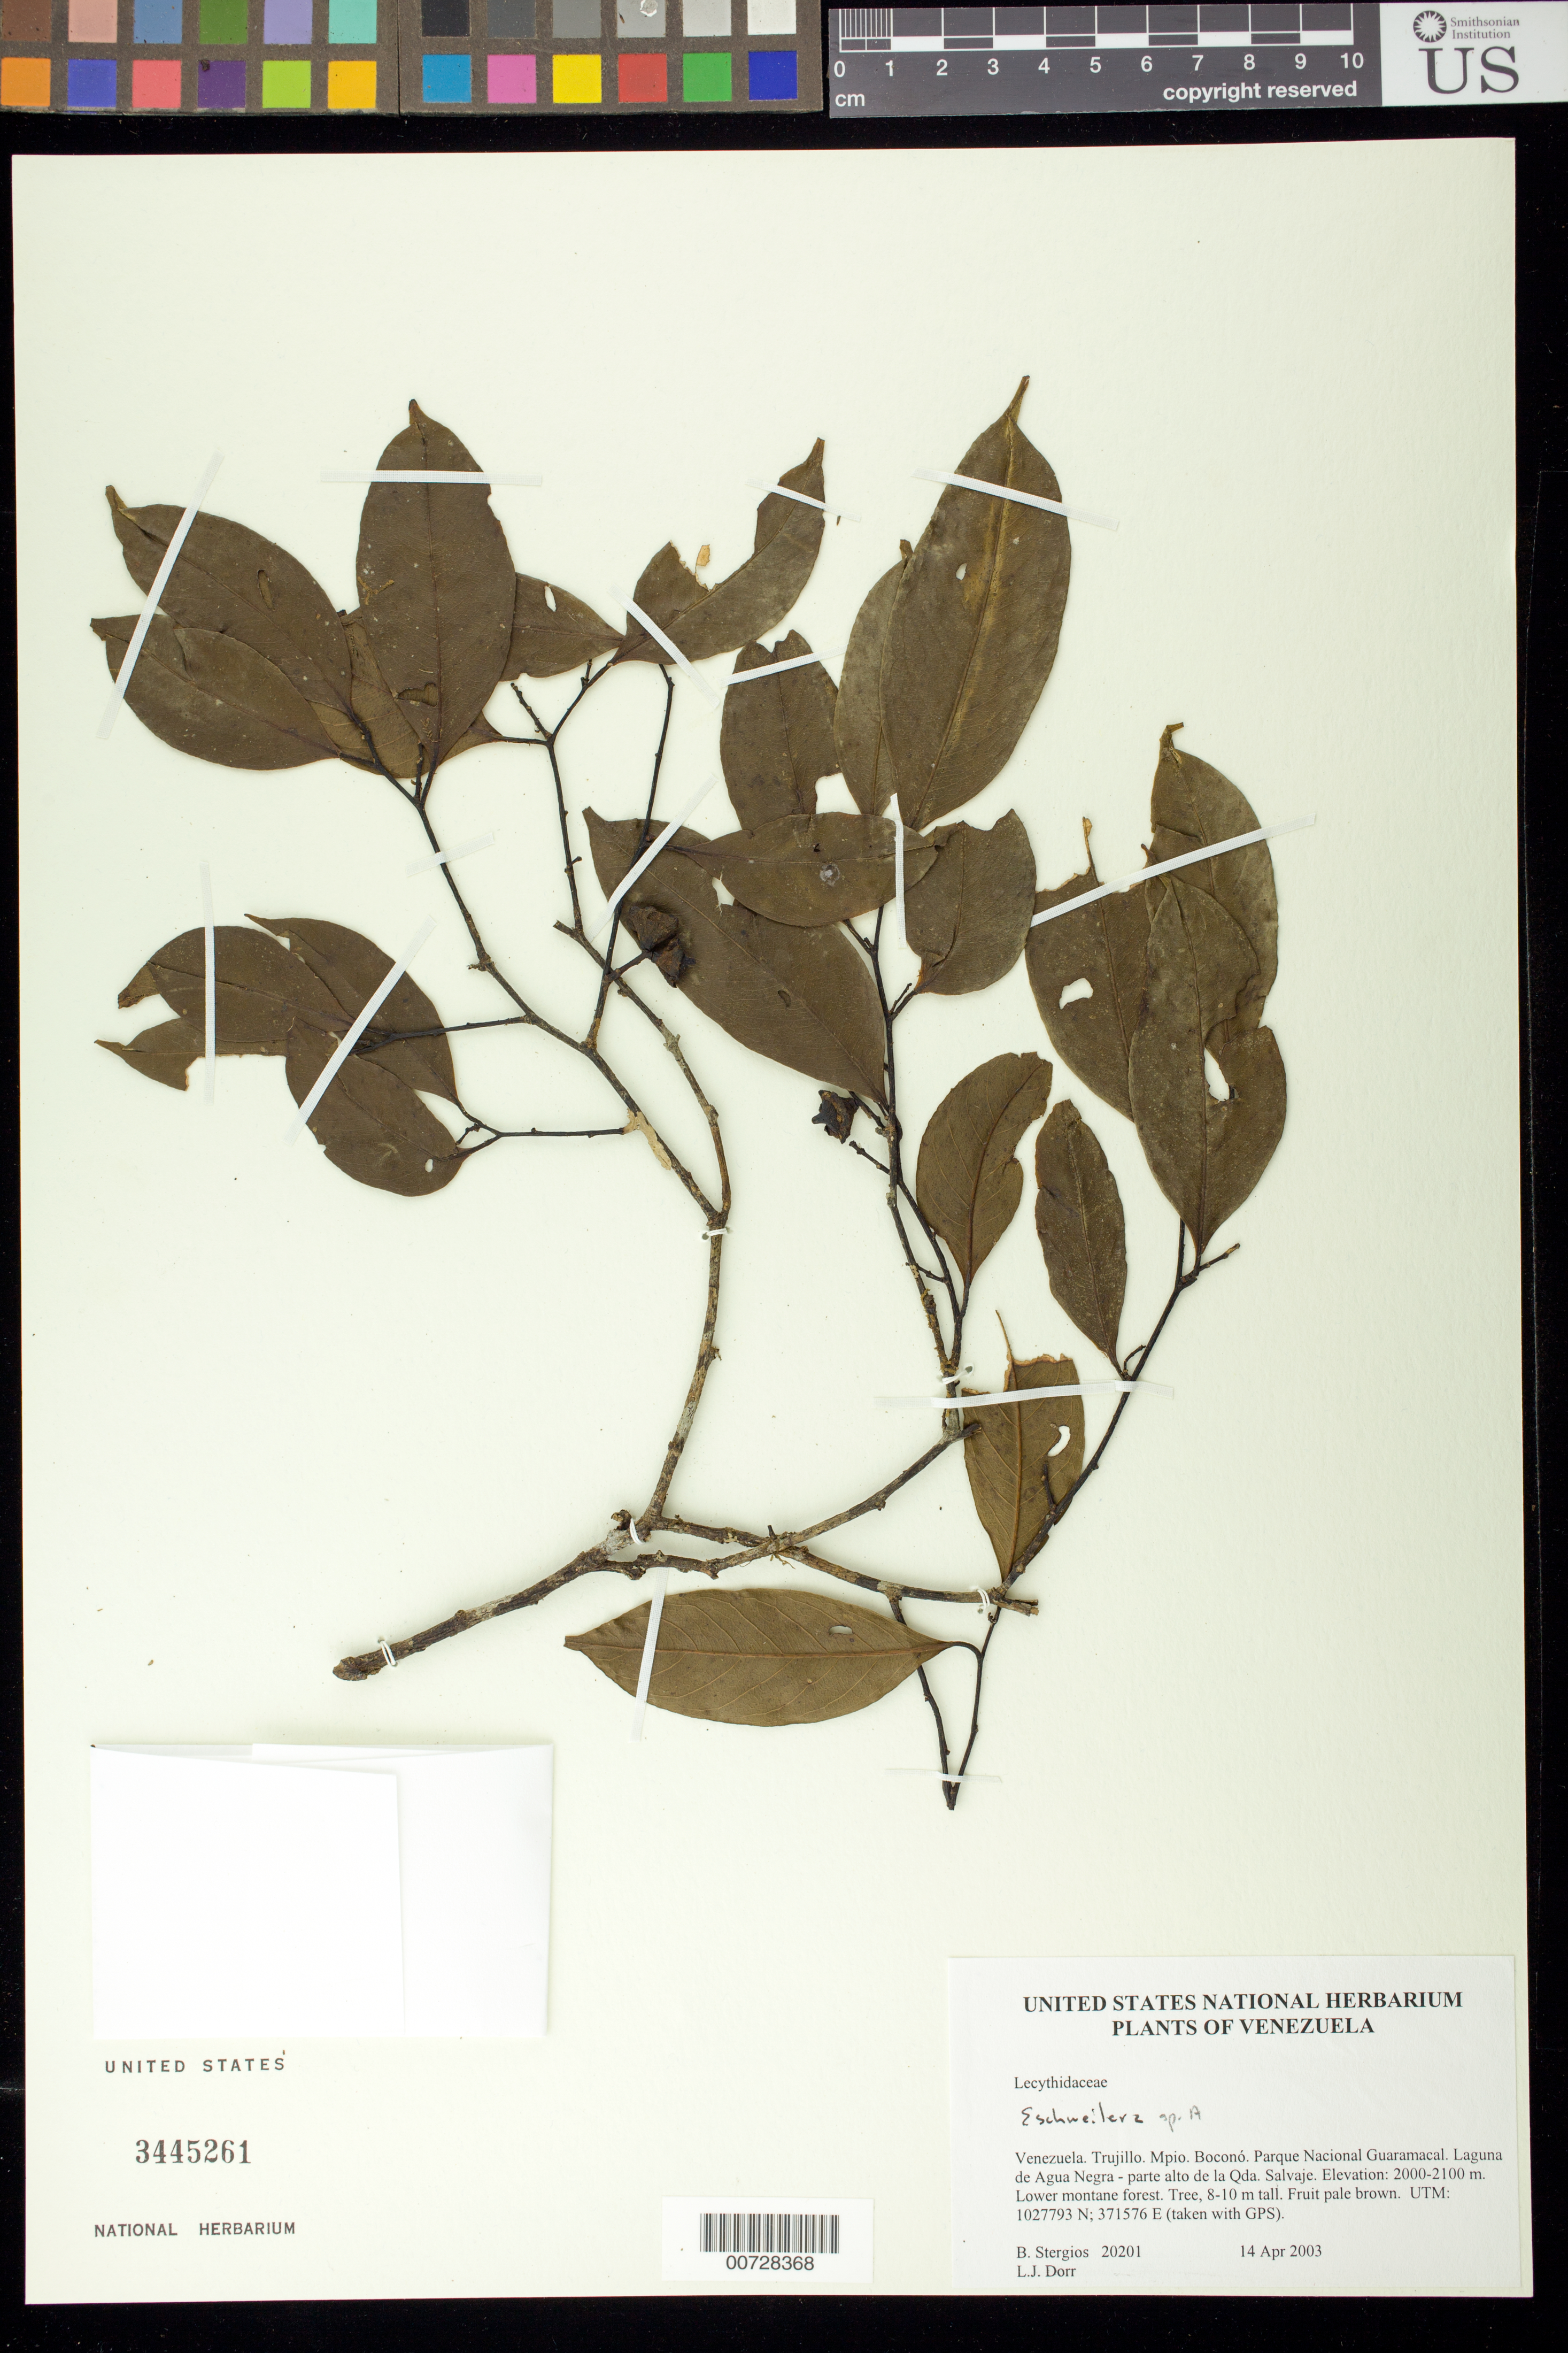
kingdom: Plantae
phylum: Tracheophyta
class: Magnoliopsida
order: Ericales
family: Lecythidaceae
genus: Eschweilera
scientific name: Eschweilera sp. a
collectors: B. G. Stergios & L. J. Dorr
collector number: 20201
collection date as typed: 14 Apr 2003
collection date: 2003-04-14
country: Venezuela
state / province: Trujillo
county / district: Boconó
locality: Parque Nacional Guaramacal. Laguna de Agua Negra - parte alto de la Qda. Salvaje.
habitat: Lower montane forest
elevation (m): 2000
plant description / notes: NY, PORT, US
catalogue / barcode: US 3445261